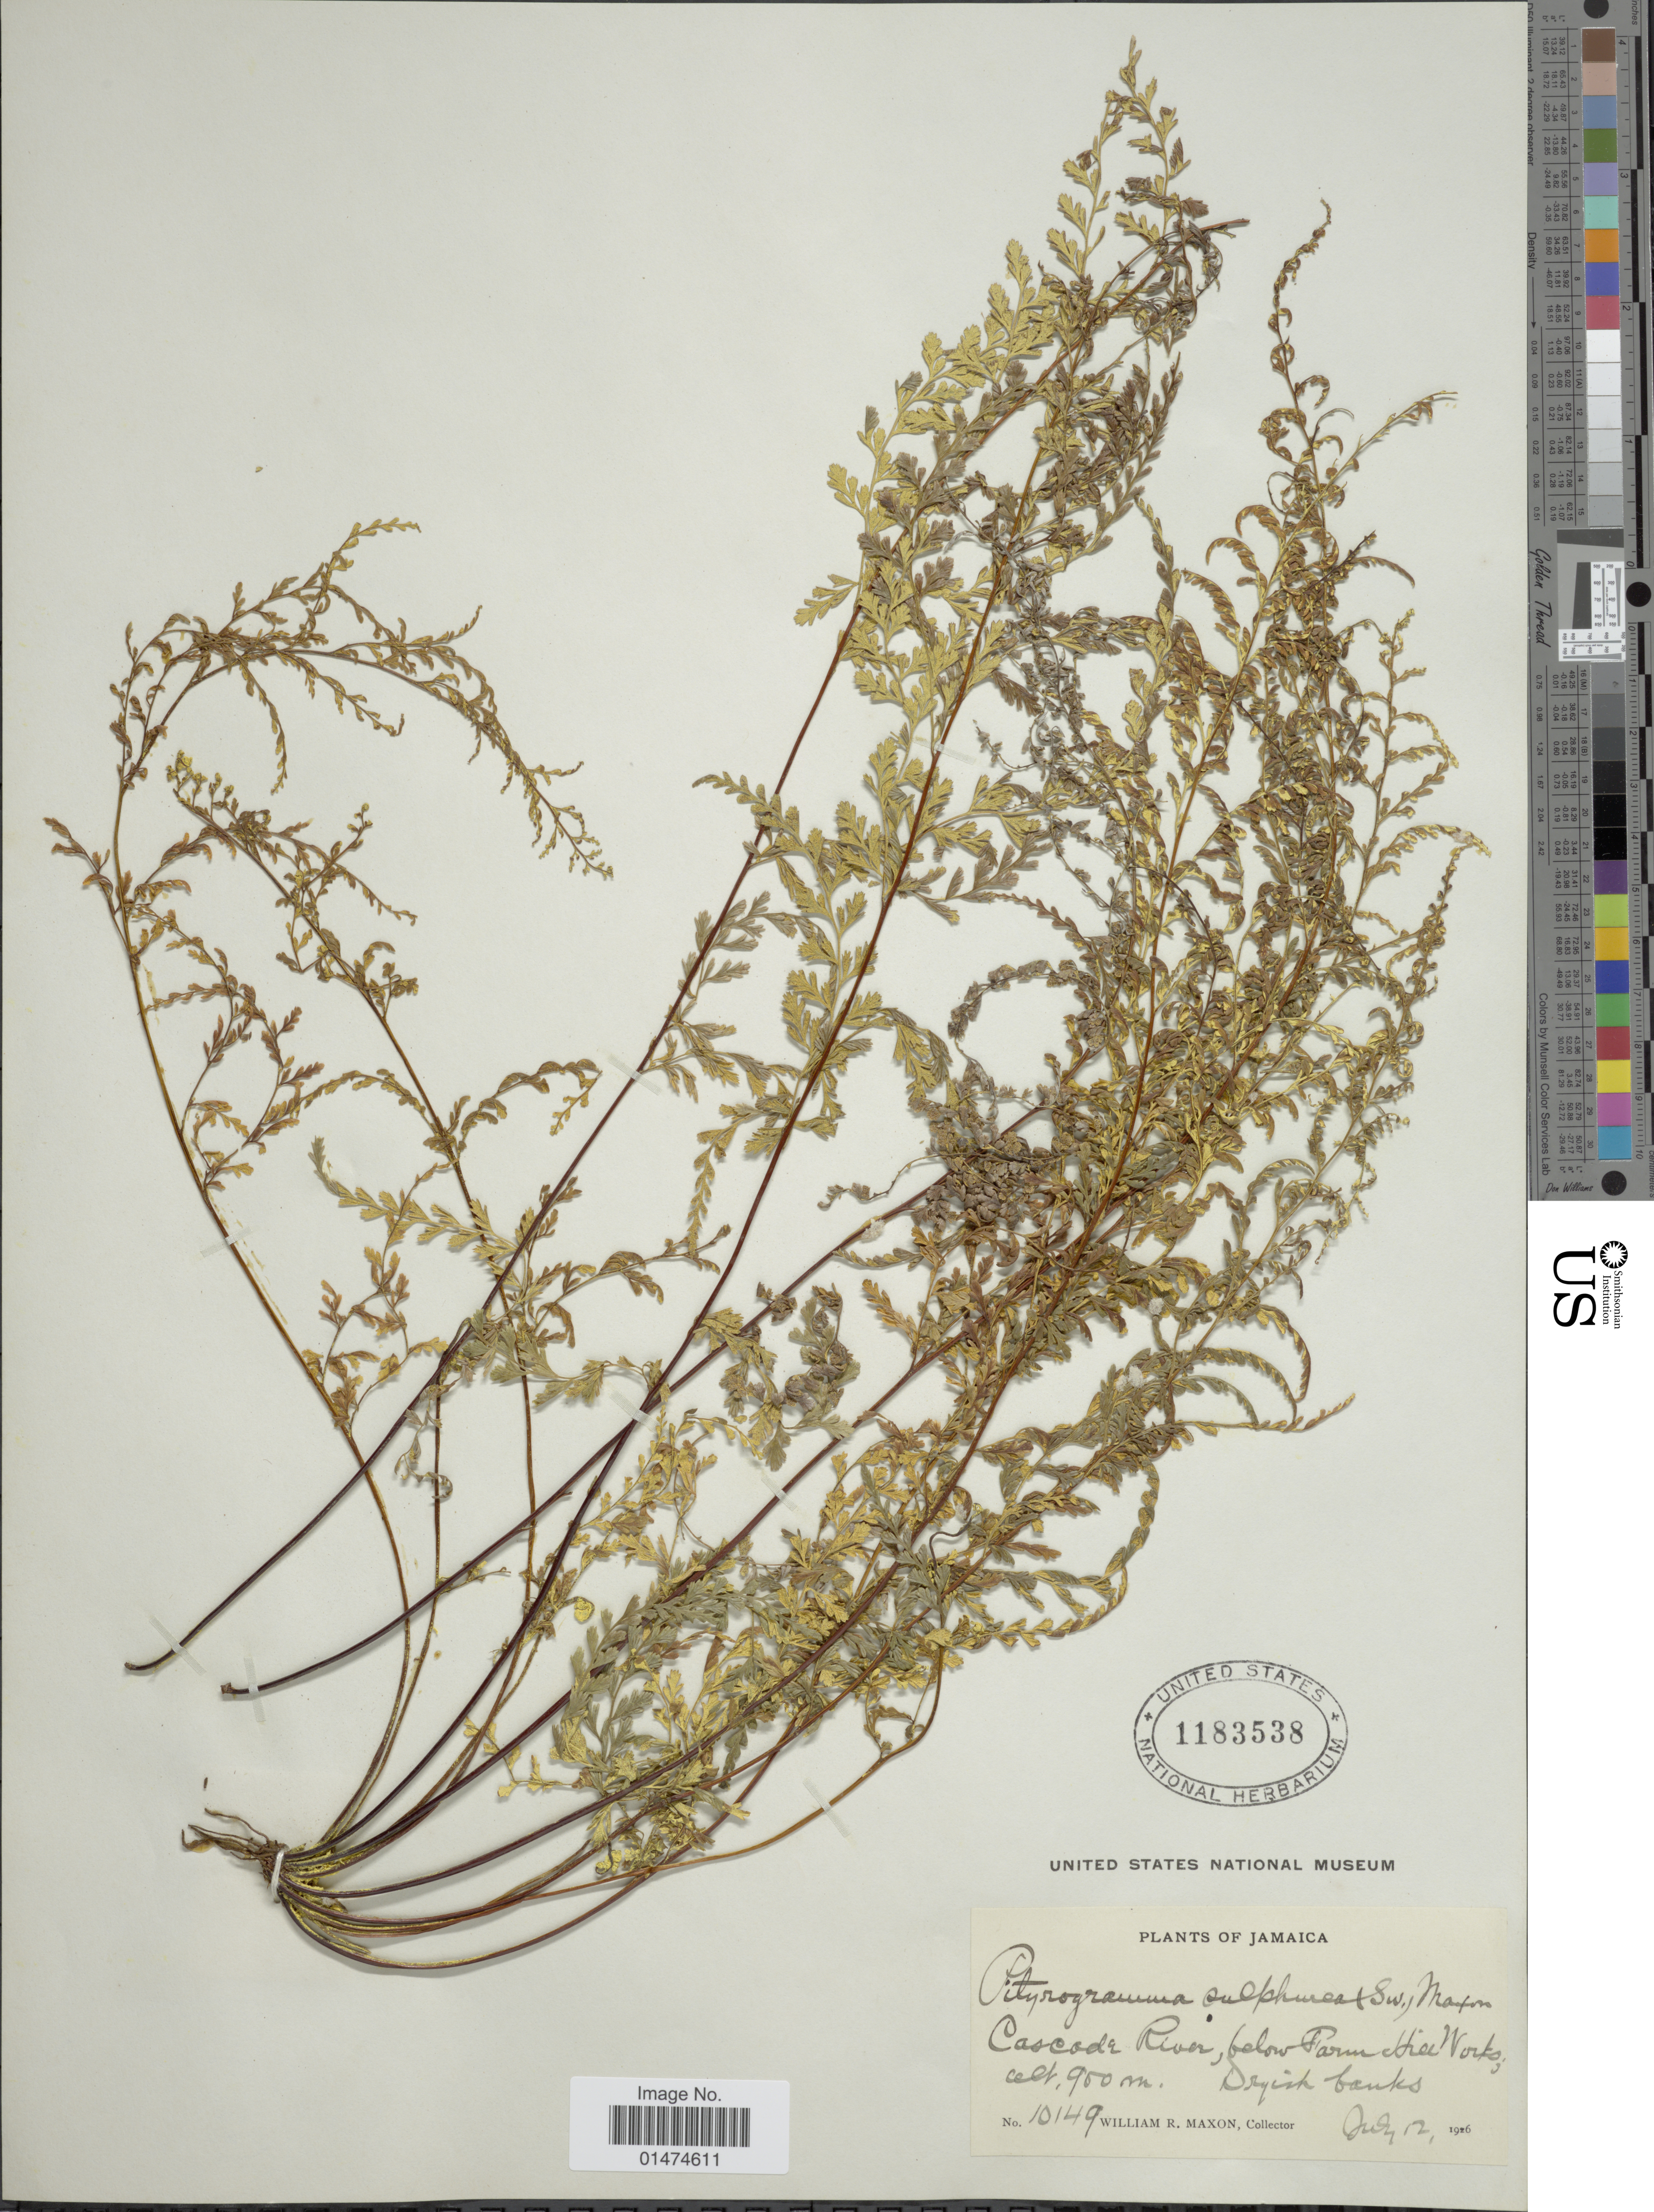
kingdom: Plantae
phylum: Tracheophyta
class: Polypodiopsida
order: Polypodiales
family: Pteridaceae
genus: Pityrogramma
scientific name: Pityrogramma sulphurea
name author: (Sw.) Maxon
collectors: W. R. Maxon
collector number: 10149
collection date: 1926-07-12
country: Jamaica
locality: Jamaica, Cascade River, below farm Hill Works.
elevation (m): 900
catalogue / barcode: US 1183538